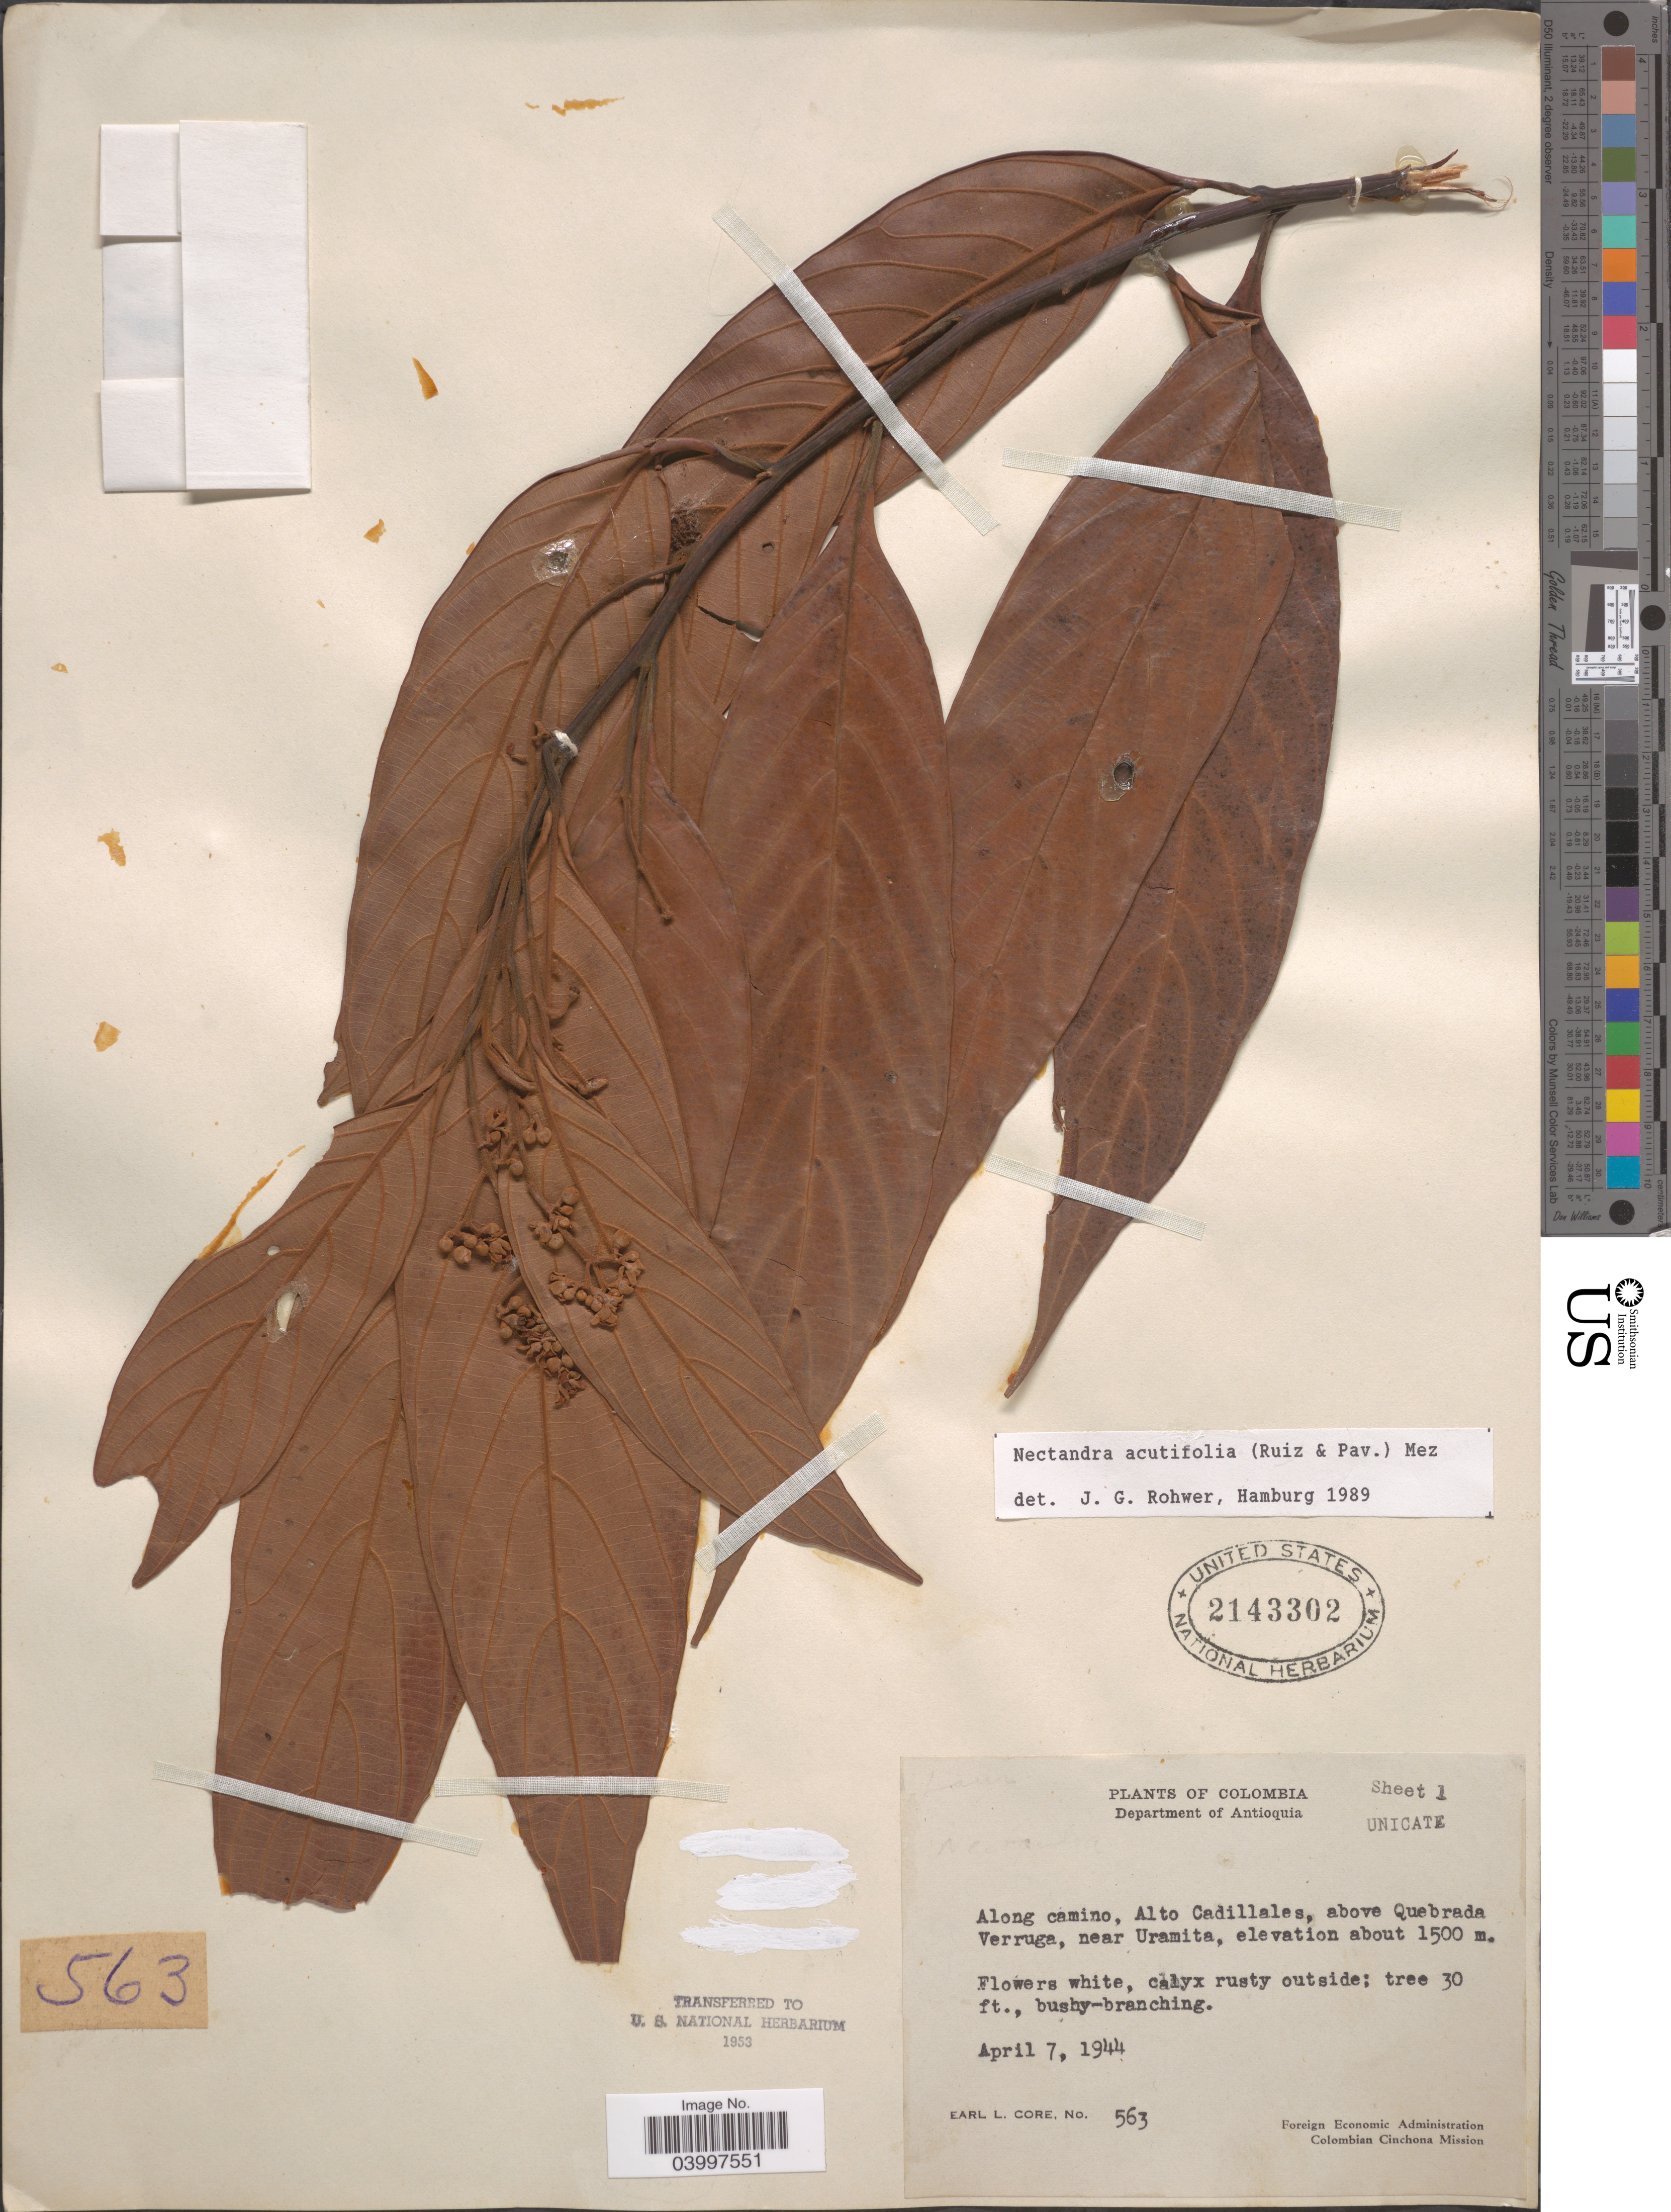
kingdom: Plantae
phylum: Tracheophyta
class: Magnoliopsida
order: Laurales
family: Lauraceae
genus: Nectandra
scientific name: Nectandra acutifolia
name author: (Ruiz & Pav.) Mez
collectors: E. L. Core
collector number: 563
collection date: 1944-04-07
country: Colombia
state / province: Antioquia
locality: Department of Antioquia. Along camino, Alto Cadellales, above Quebrada Verruga, near Uramita.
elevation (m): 1500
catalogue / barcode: US 2143302